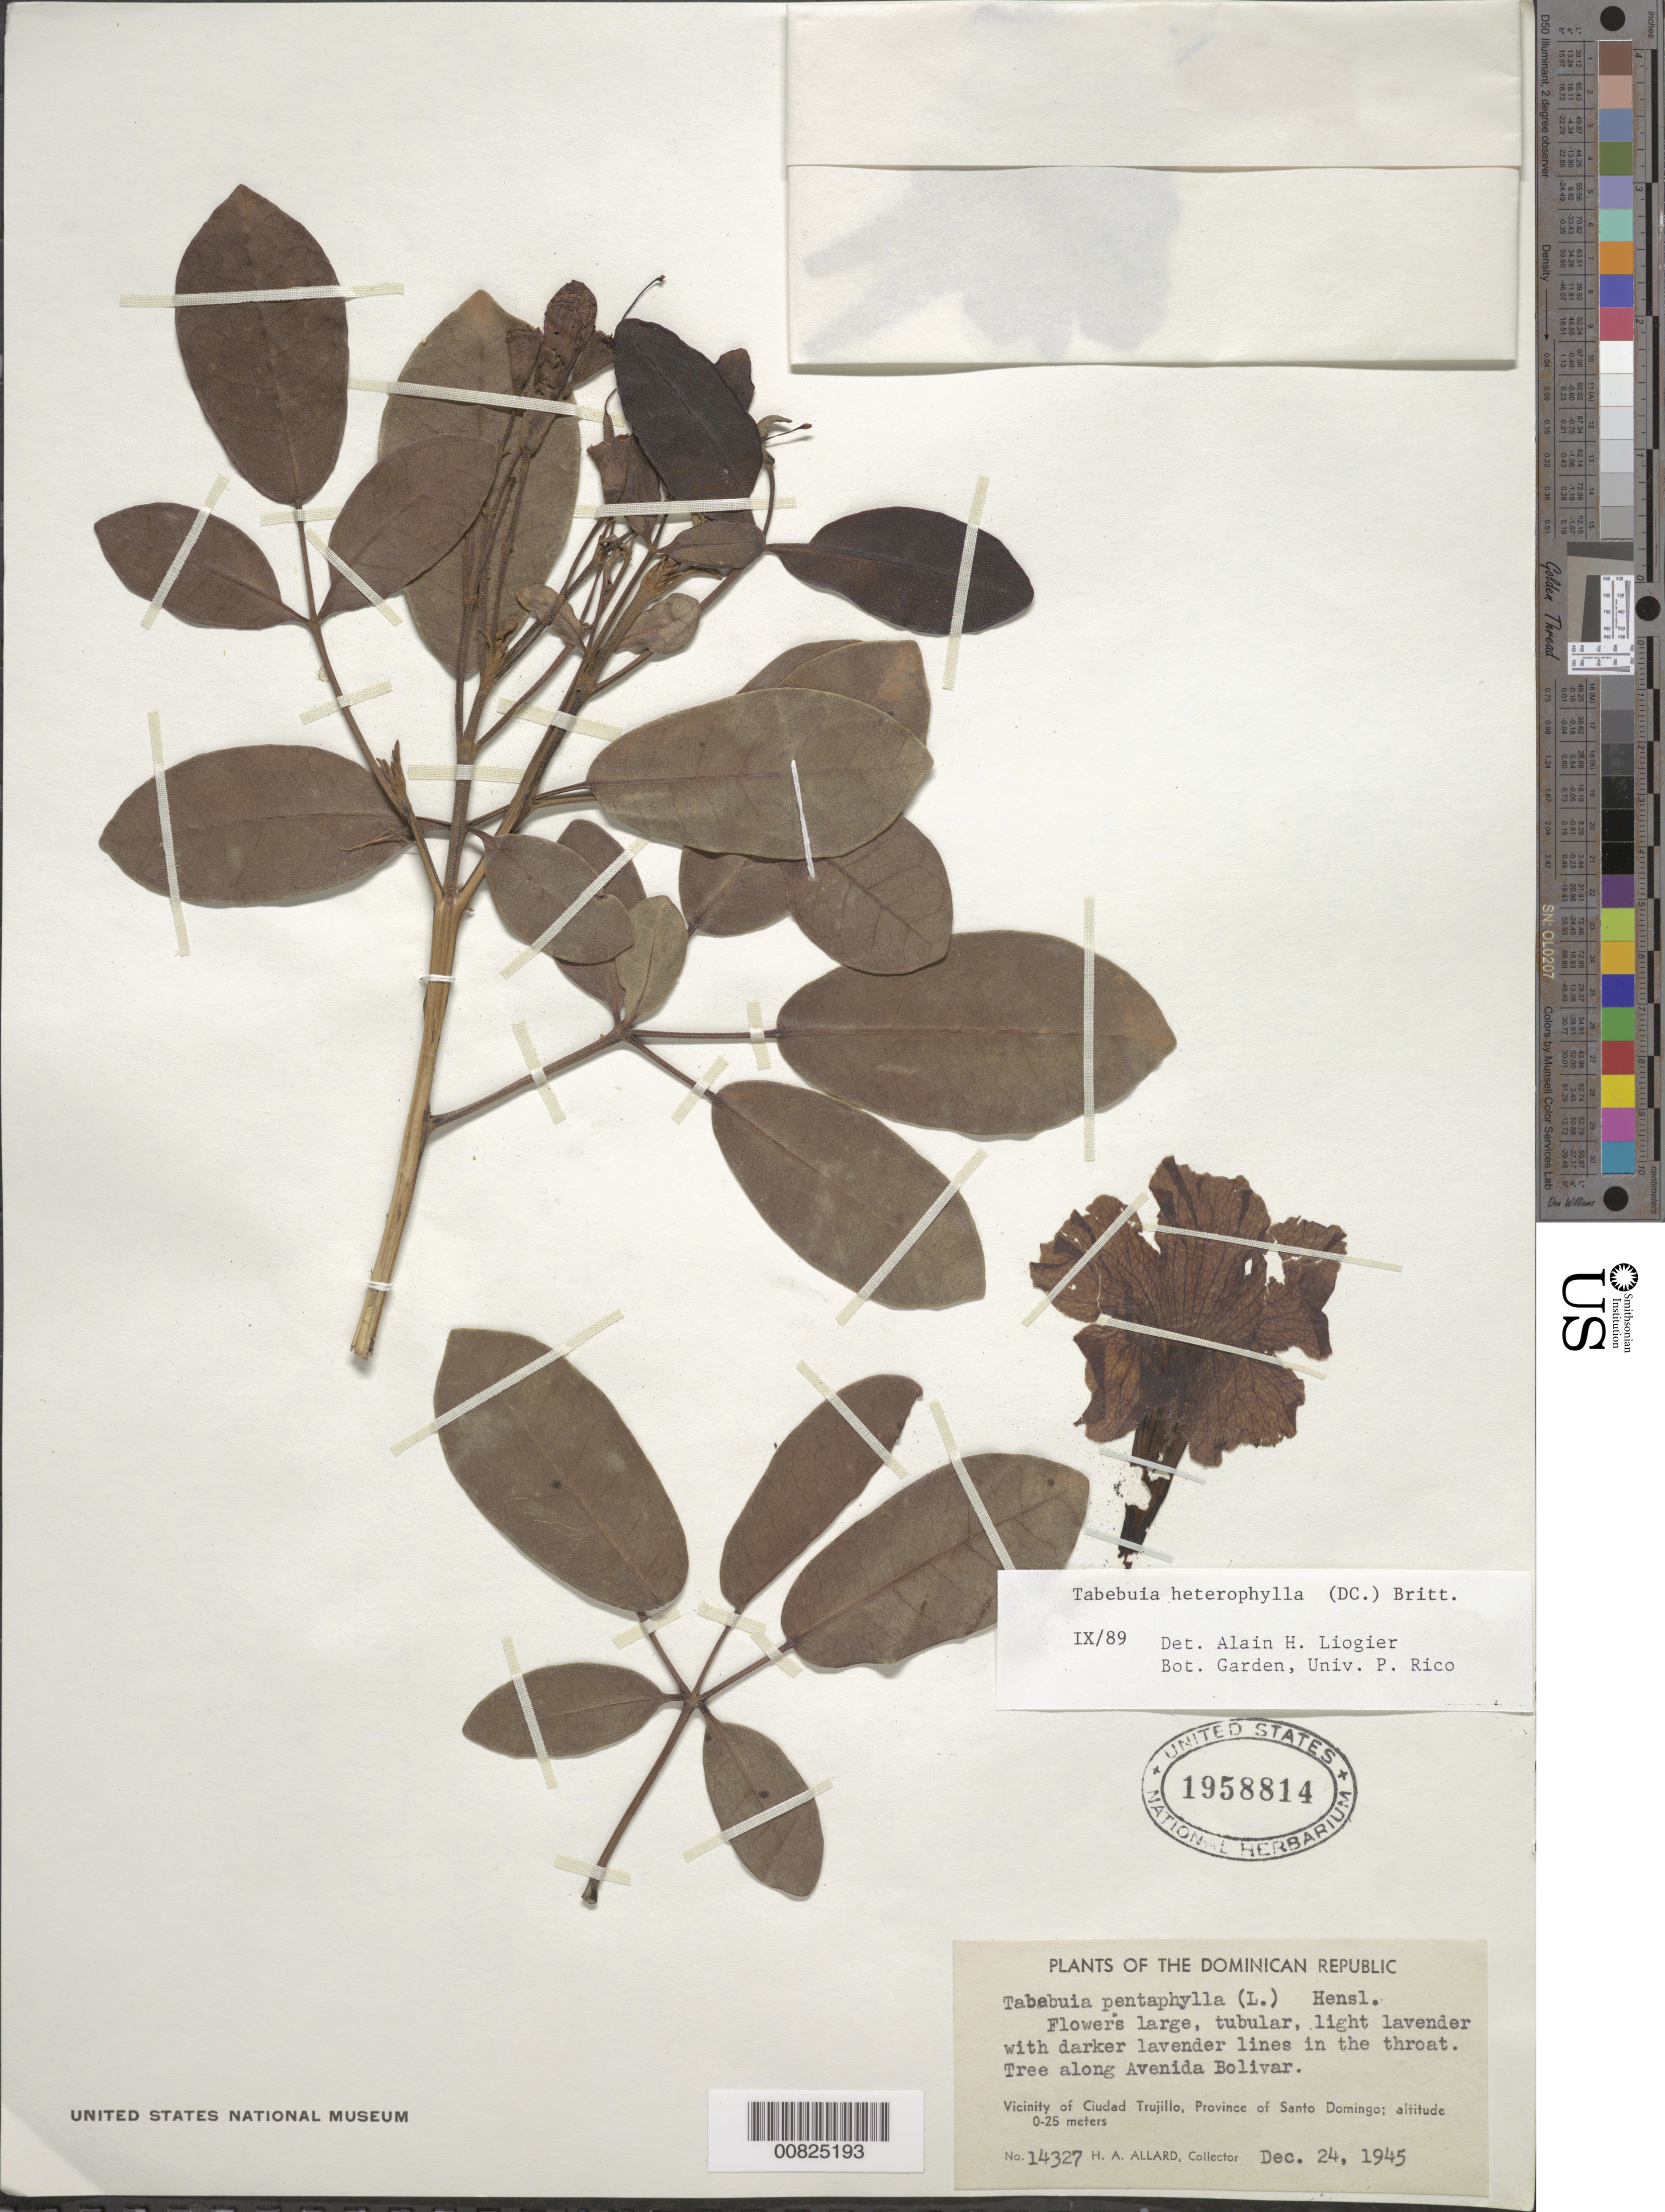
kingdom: Plantae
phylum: Tracheophyta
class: Magnoliopsida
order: Lamiales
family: Bignoniaceae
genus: Tabebuia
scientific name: Tabebuia heterophylla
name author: (DC.) Britton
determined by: Liogier, Alain H.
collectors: H. A. Allard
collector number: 14327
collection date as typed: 24 Dec 1945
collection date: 1945-12-24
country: Dominican Republic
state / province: Distrito Nacional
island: Hispaniola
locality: Vicinity of Santo Domingo, along Avenida Bolivar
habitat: Along river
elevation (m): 0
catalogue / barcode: US 1958814